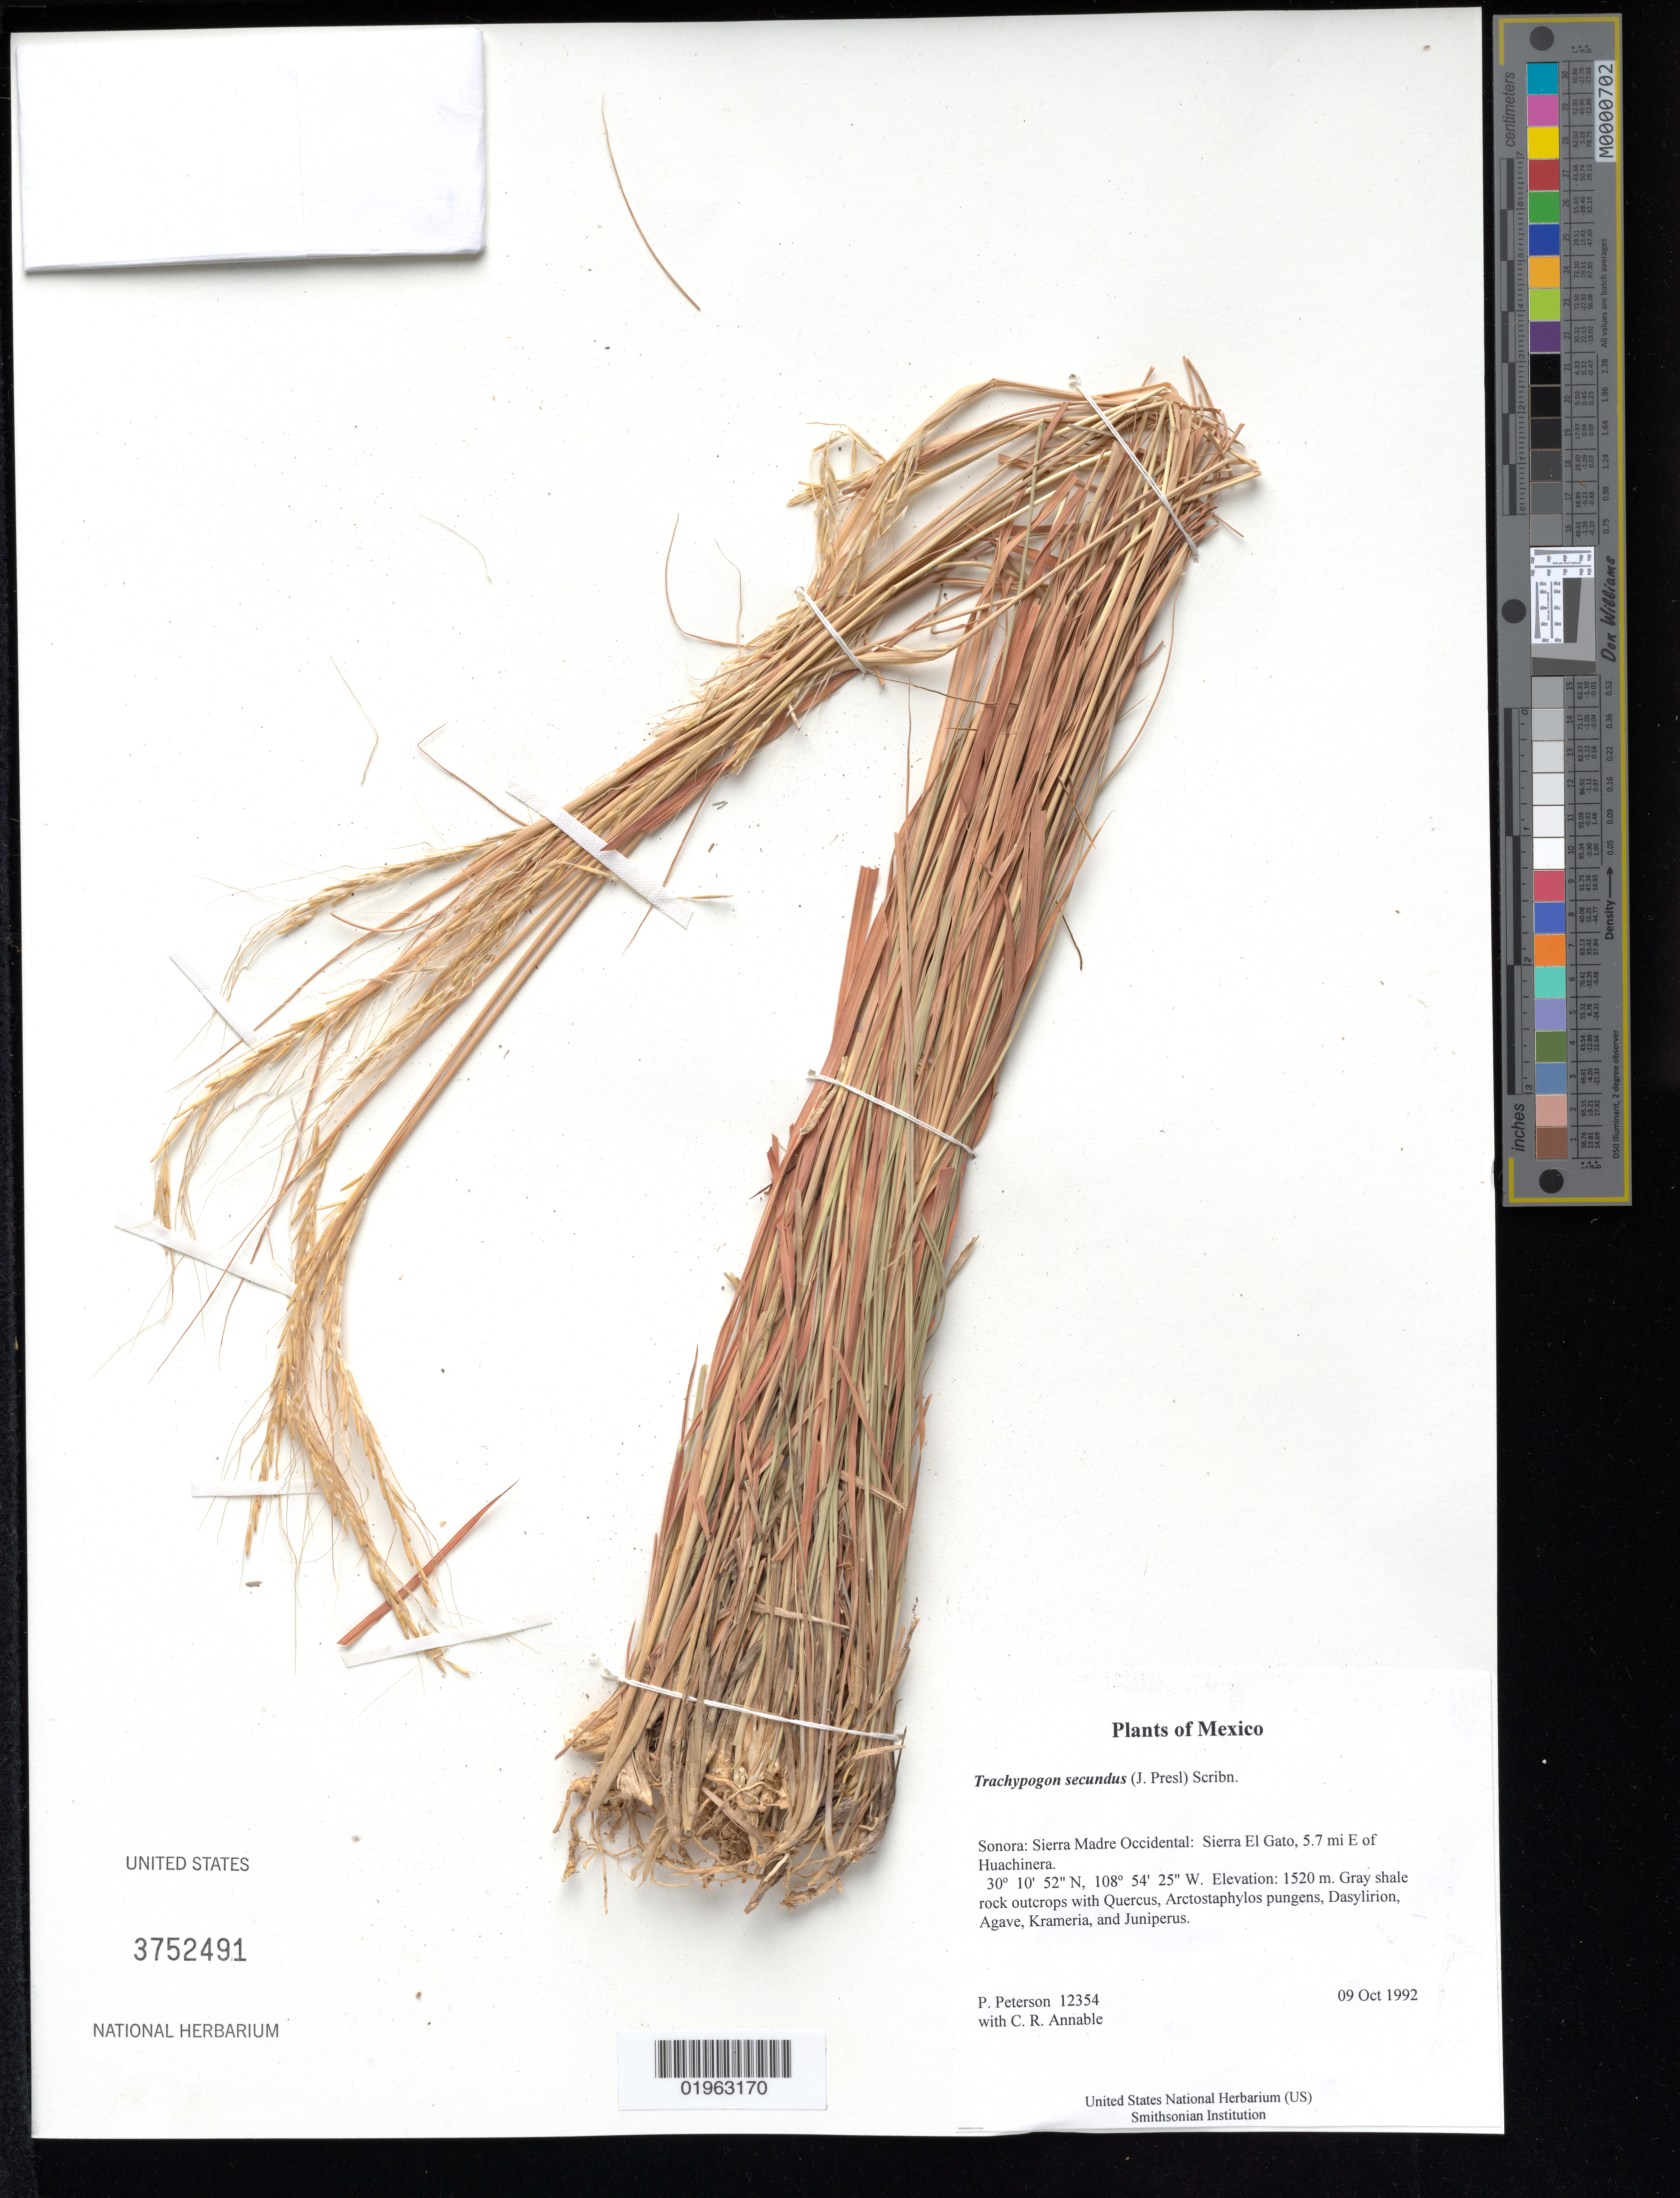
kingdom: Plantae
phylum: Tracheophyta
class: Liliopsida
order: Poales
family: Poaceae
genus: Trachypogon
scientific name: Trachypogon spicatus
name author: (L. f.) Kuntze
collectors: P. M. Peterson & C. R. Annable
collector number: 12354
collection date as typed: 09 Oct 1992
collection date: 1992-10-09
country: Mexico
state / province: Sonora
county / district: Sierra Madre Occidental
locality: Sierra El Gato, 5.7 mi E of Huachinera.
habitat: Gray shale rock outcrops with Quercus, Arctostaphylos pungens, Dasylirion, Agave, Krameria, and Juniperus.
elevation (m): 1520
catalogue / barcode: US 3752491